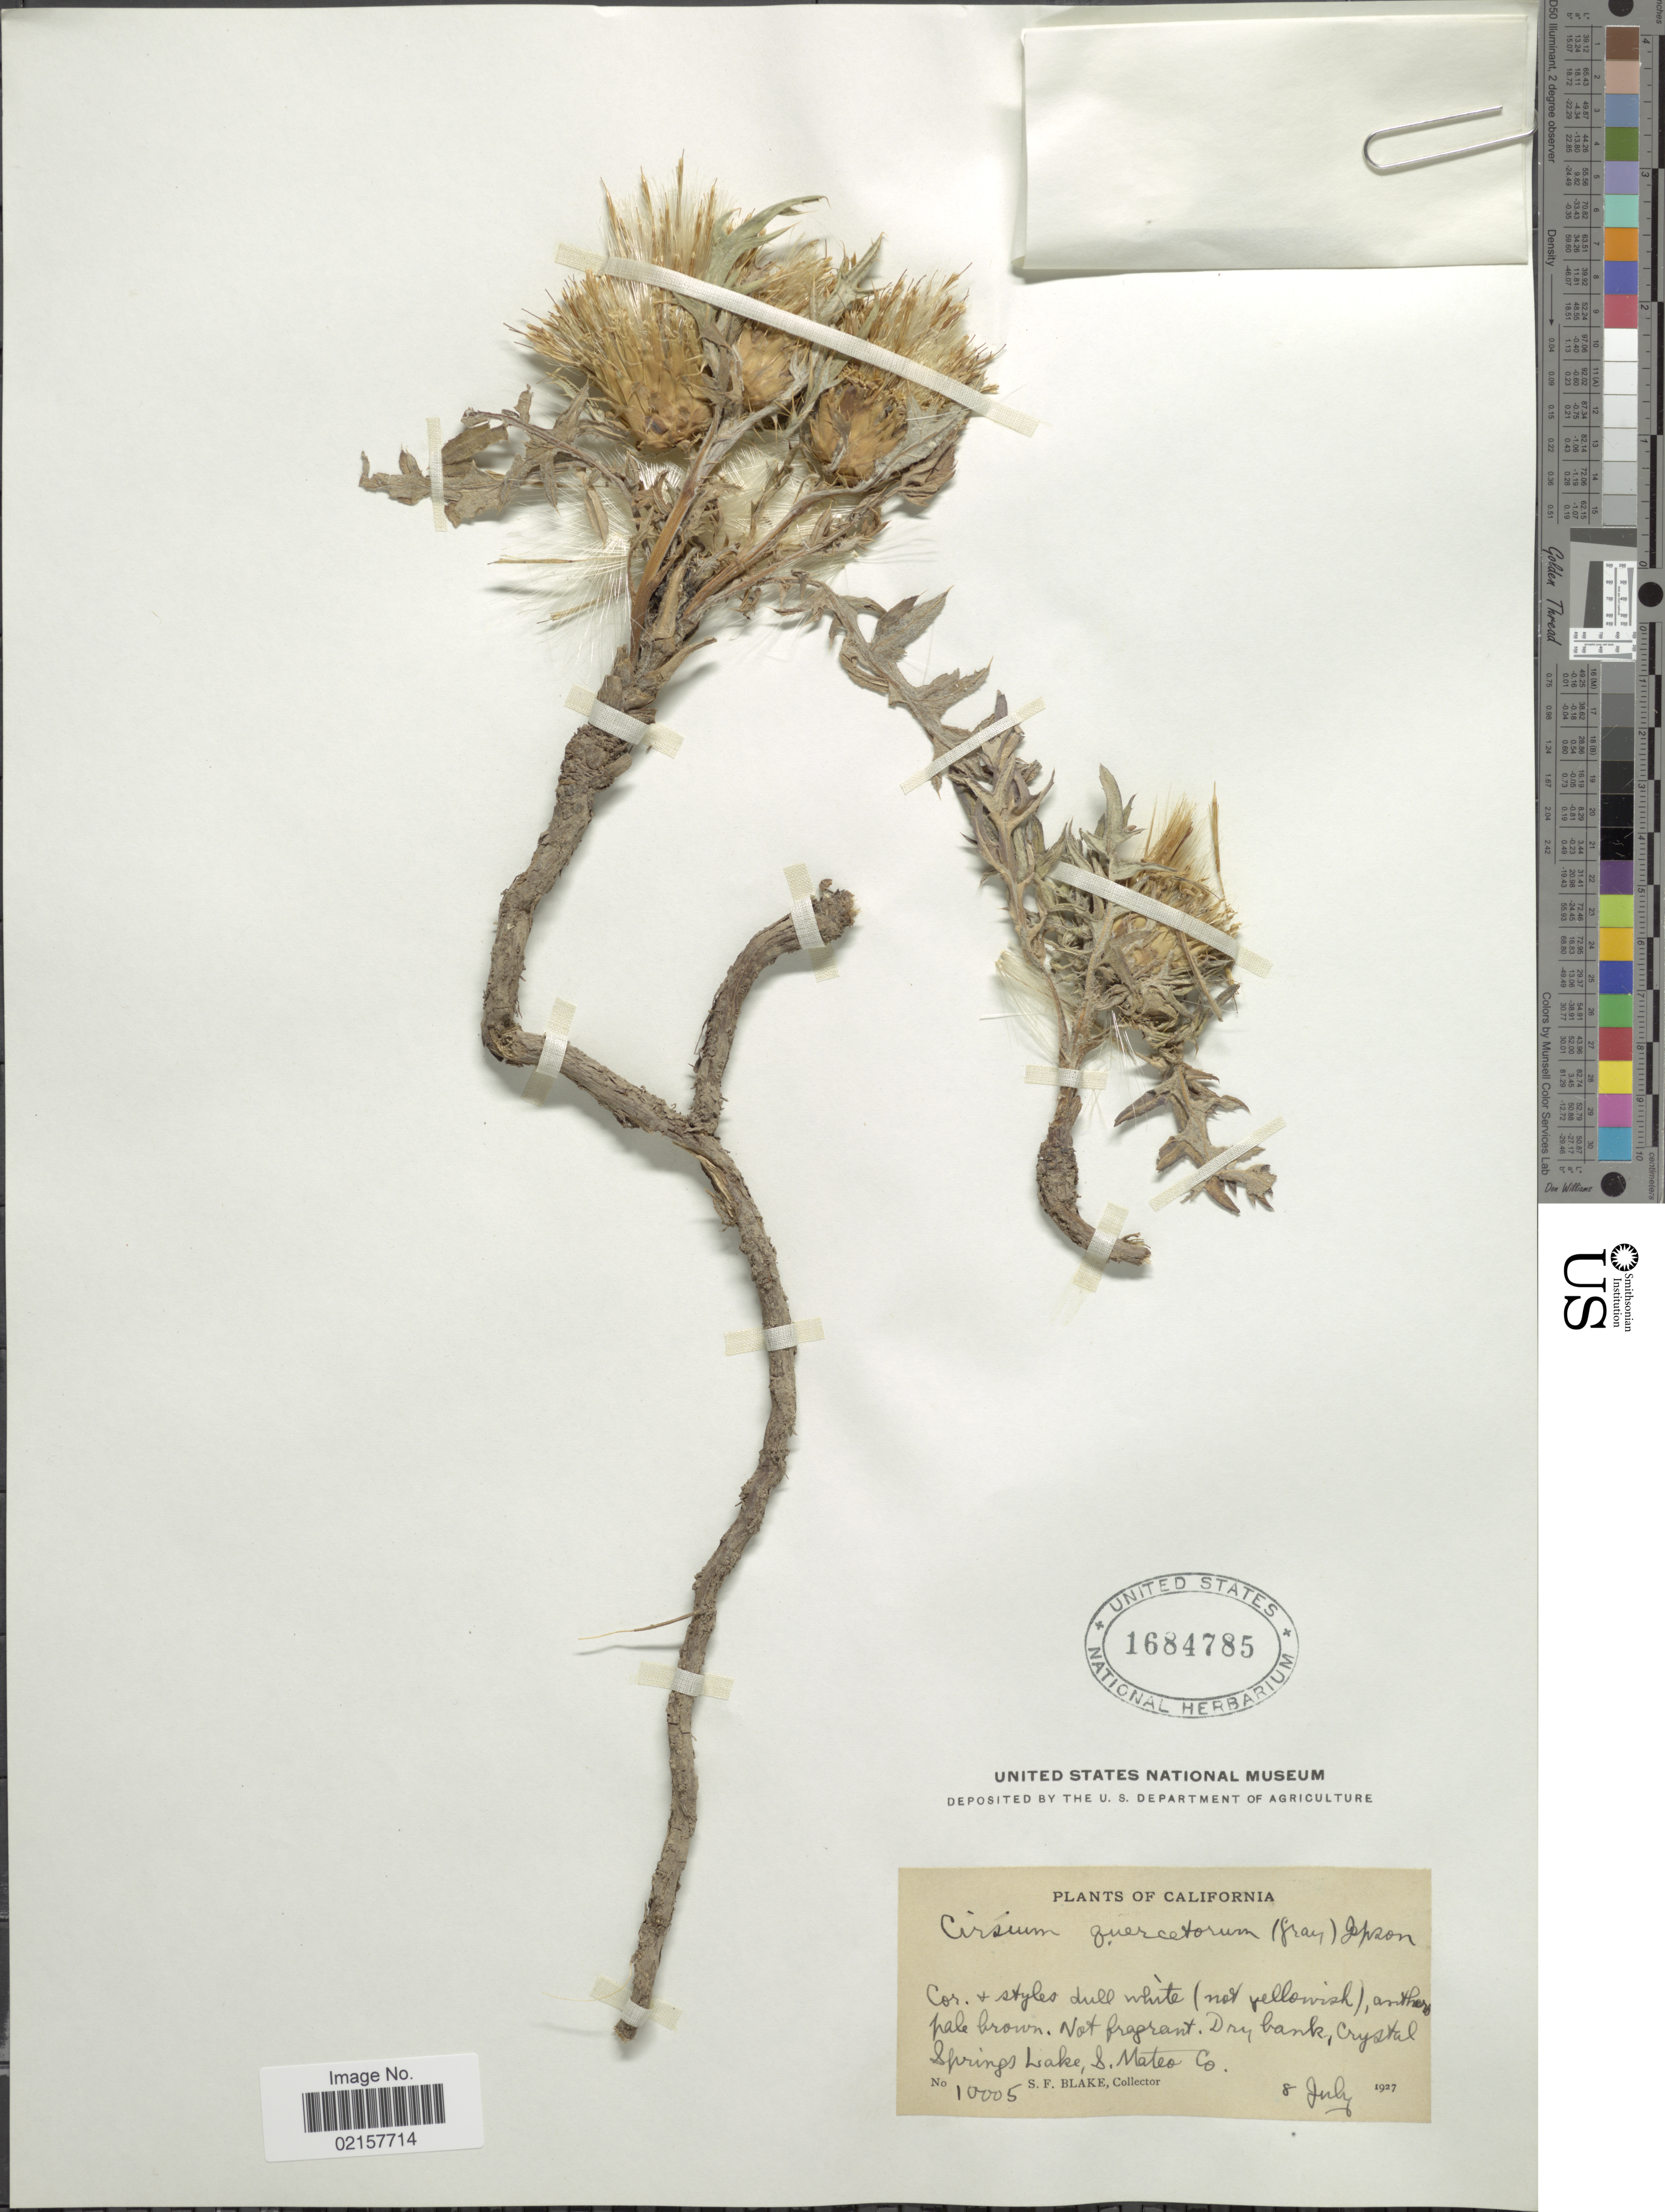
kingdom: Plantae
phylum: Tracheophyta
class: Magnoliopsida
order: Asterales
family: Asteraceae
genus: Cirsium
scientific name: Cirsium quercetorum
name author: (A. Gray) Jeps.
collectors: S. Blake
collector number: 10005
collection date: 1927-07-08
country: United States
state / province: California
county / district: San Mateo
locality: Dry bank, crystal Springs Lake, S. Mateo Co.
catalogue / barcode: US 1684785